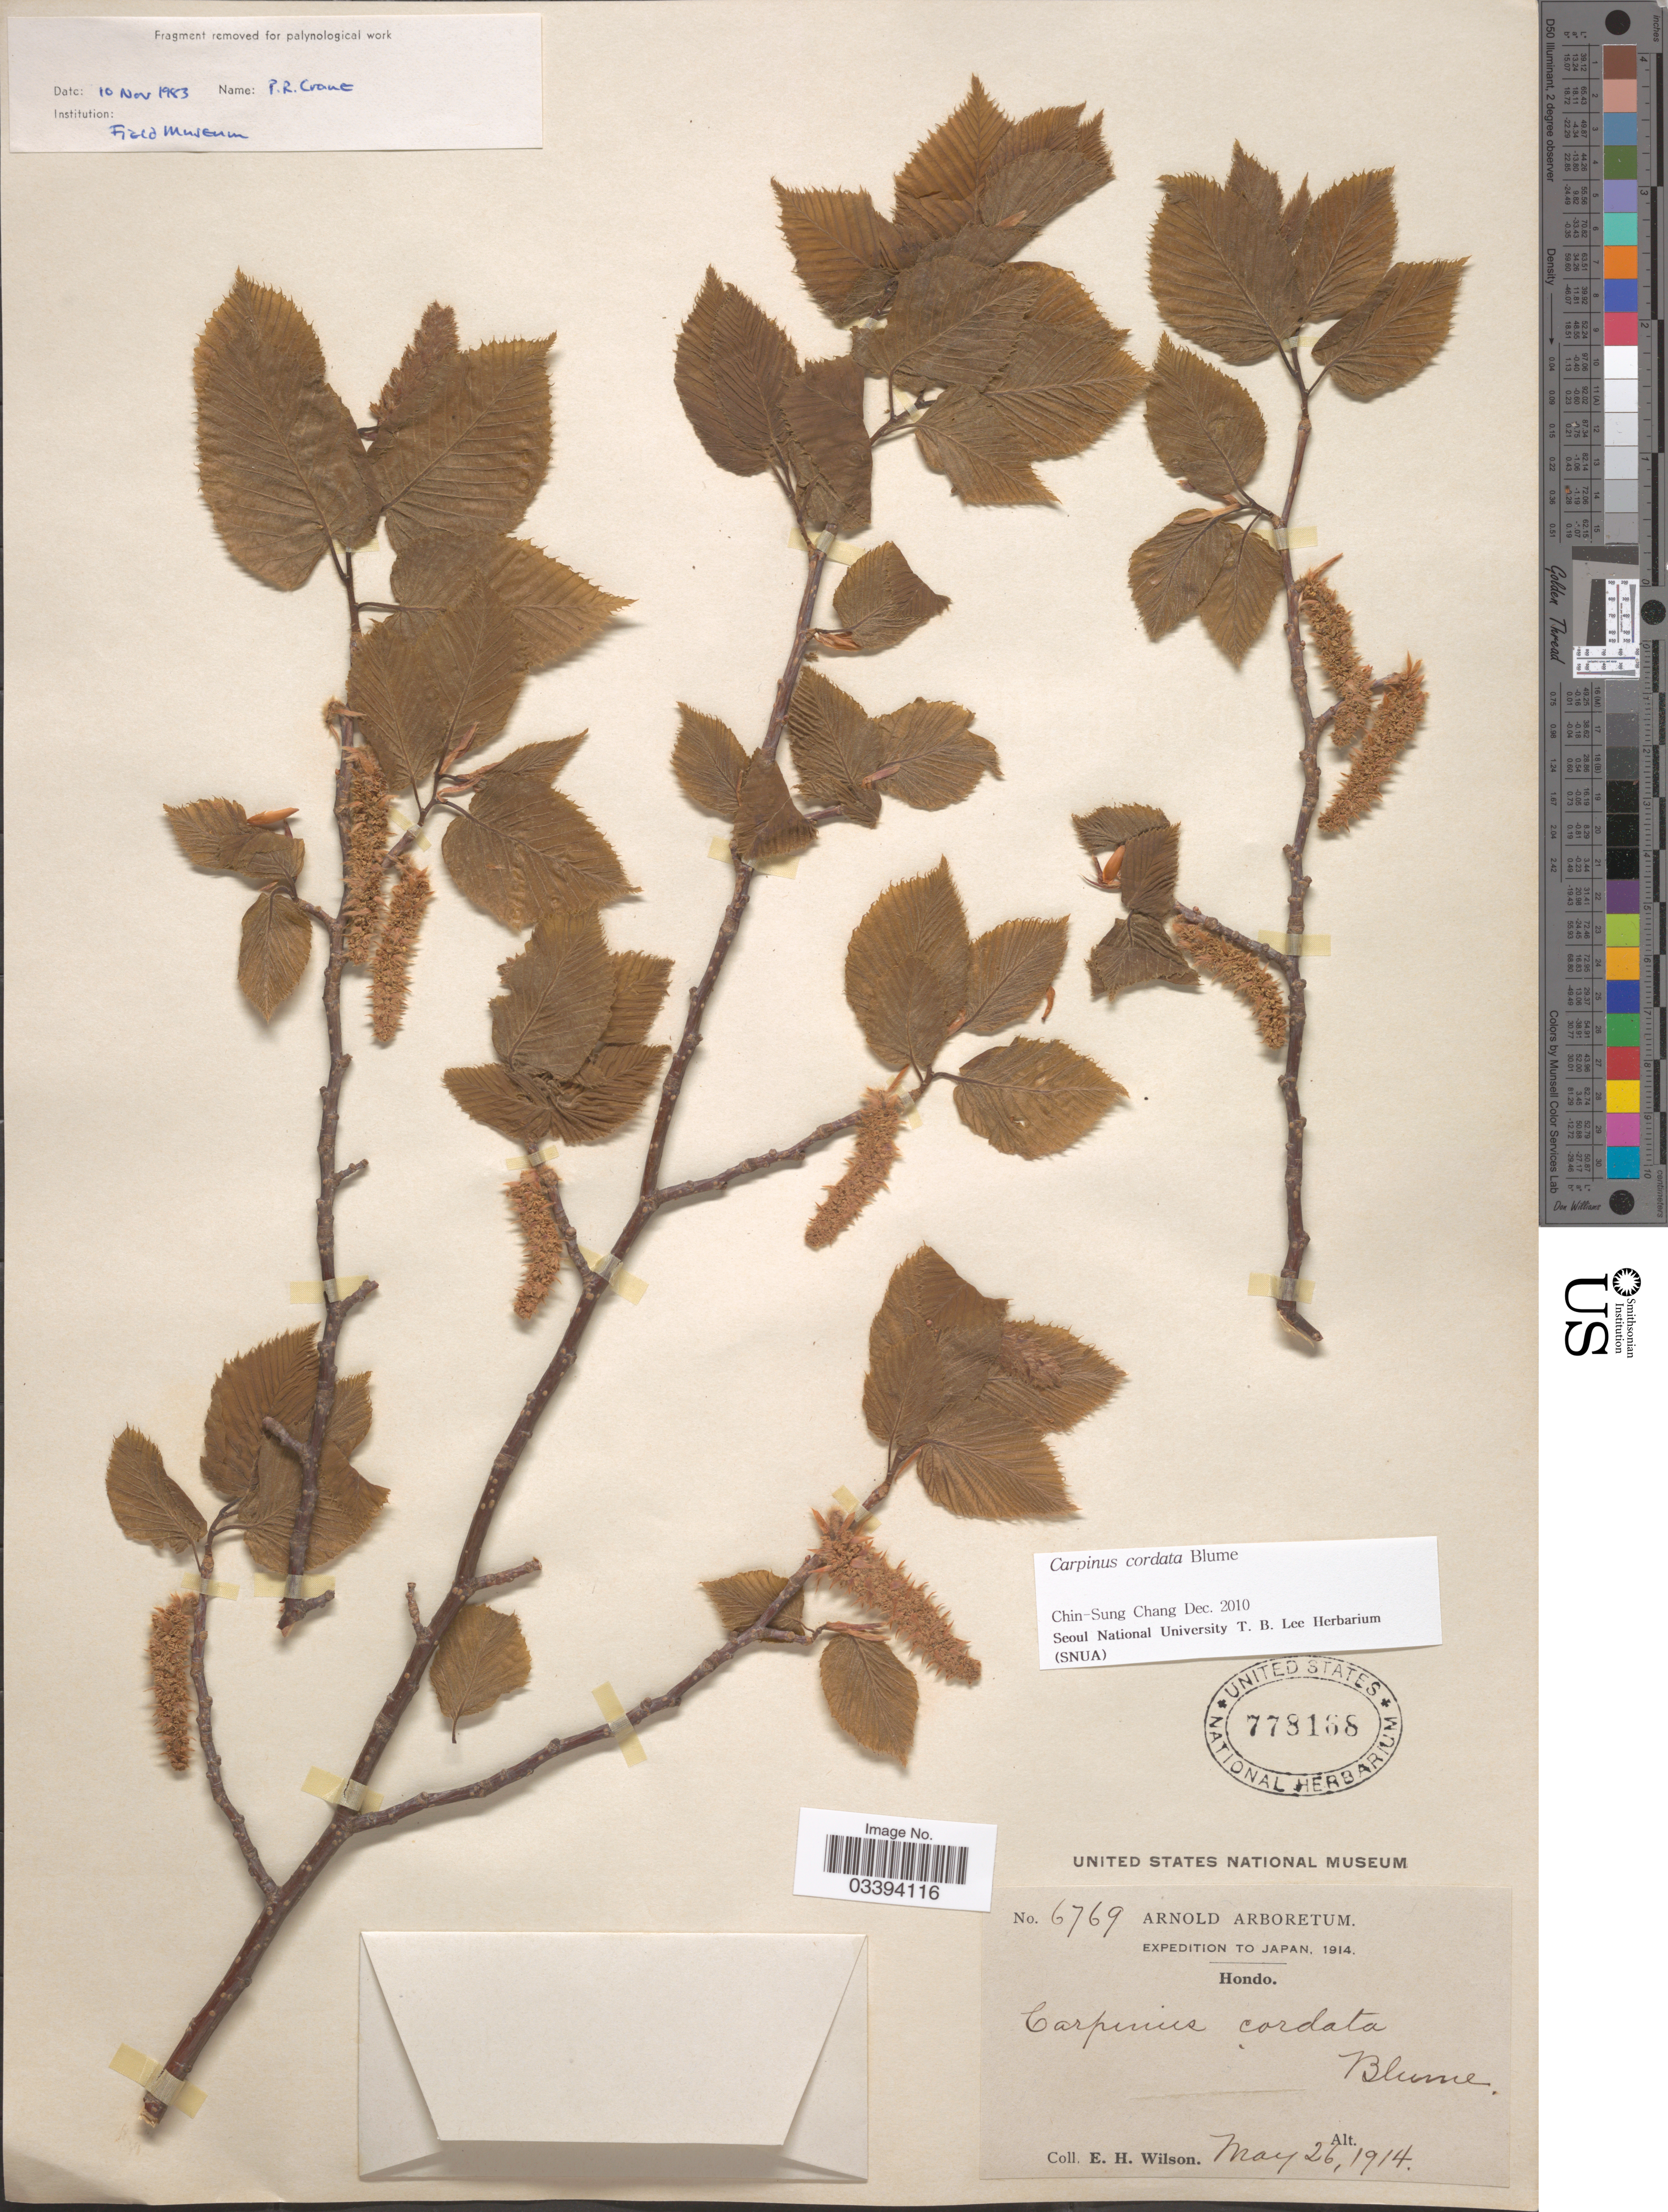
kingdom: Plantae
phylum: Tracheophyta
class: Magnoliopsida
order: Fagales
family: Betulaceae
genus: Carpinus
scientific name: Carpinus cordata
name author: Blume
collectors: E. Wilson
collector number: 6769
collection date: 1914-05-26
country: Japan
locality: Hondo.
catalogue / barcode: US 778188